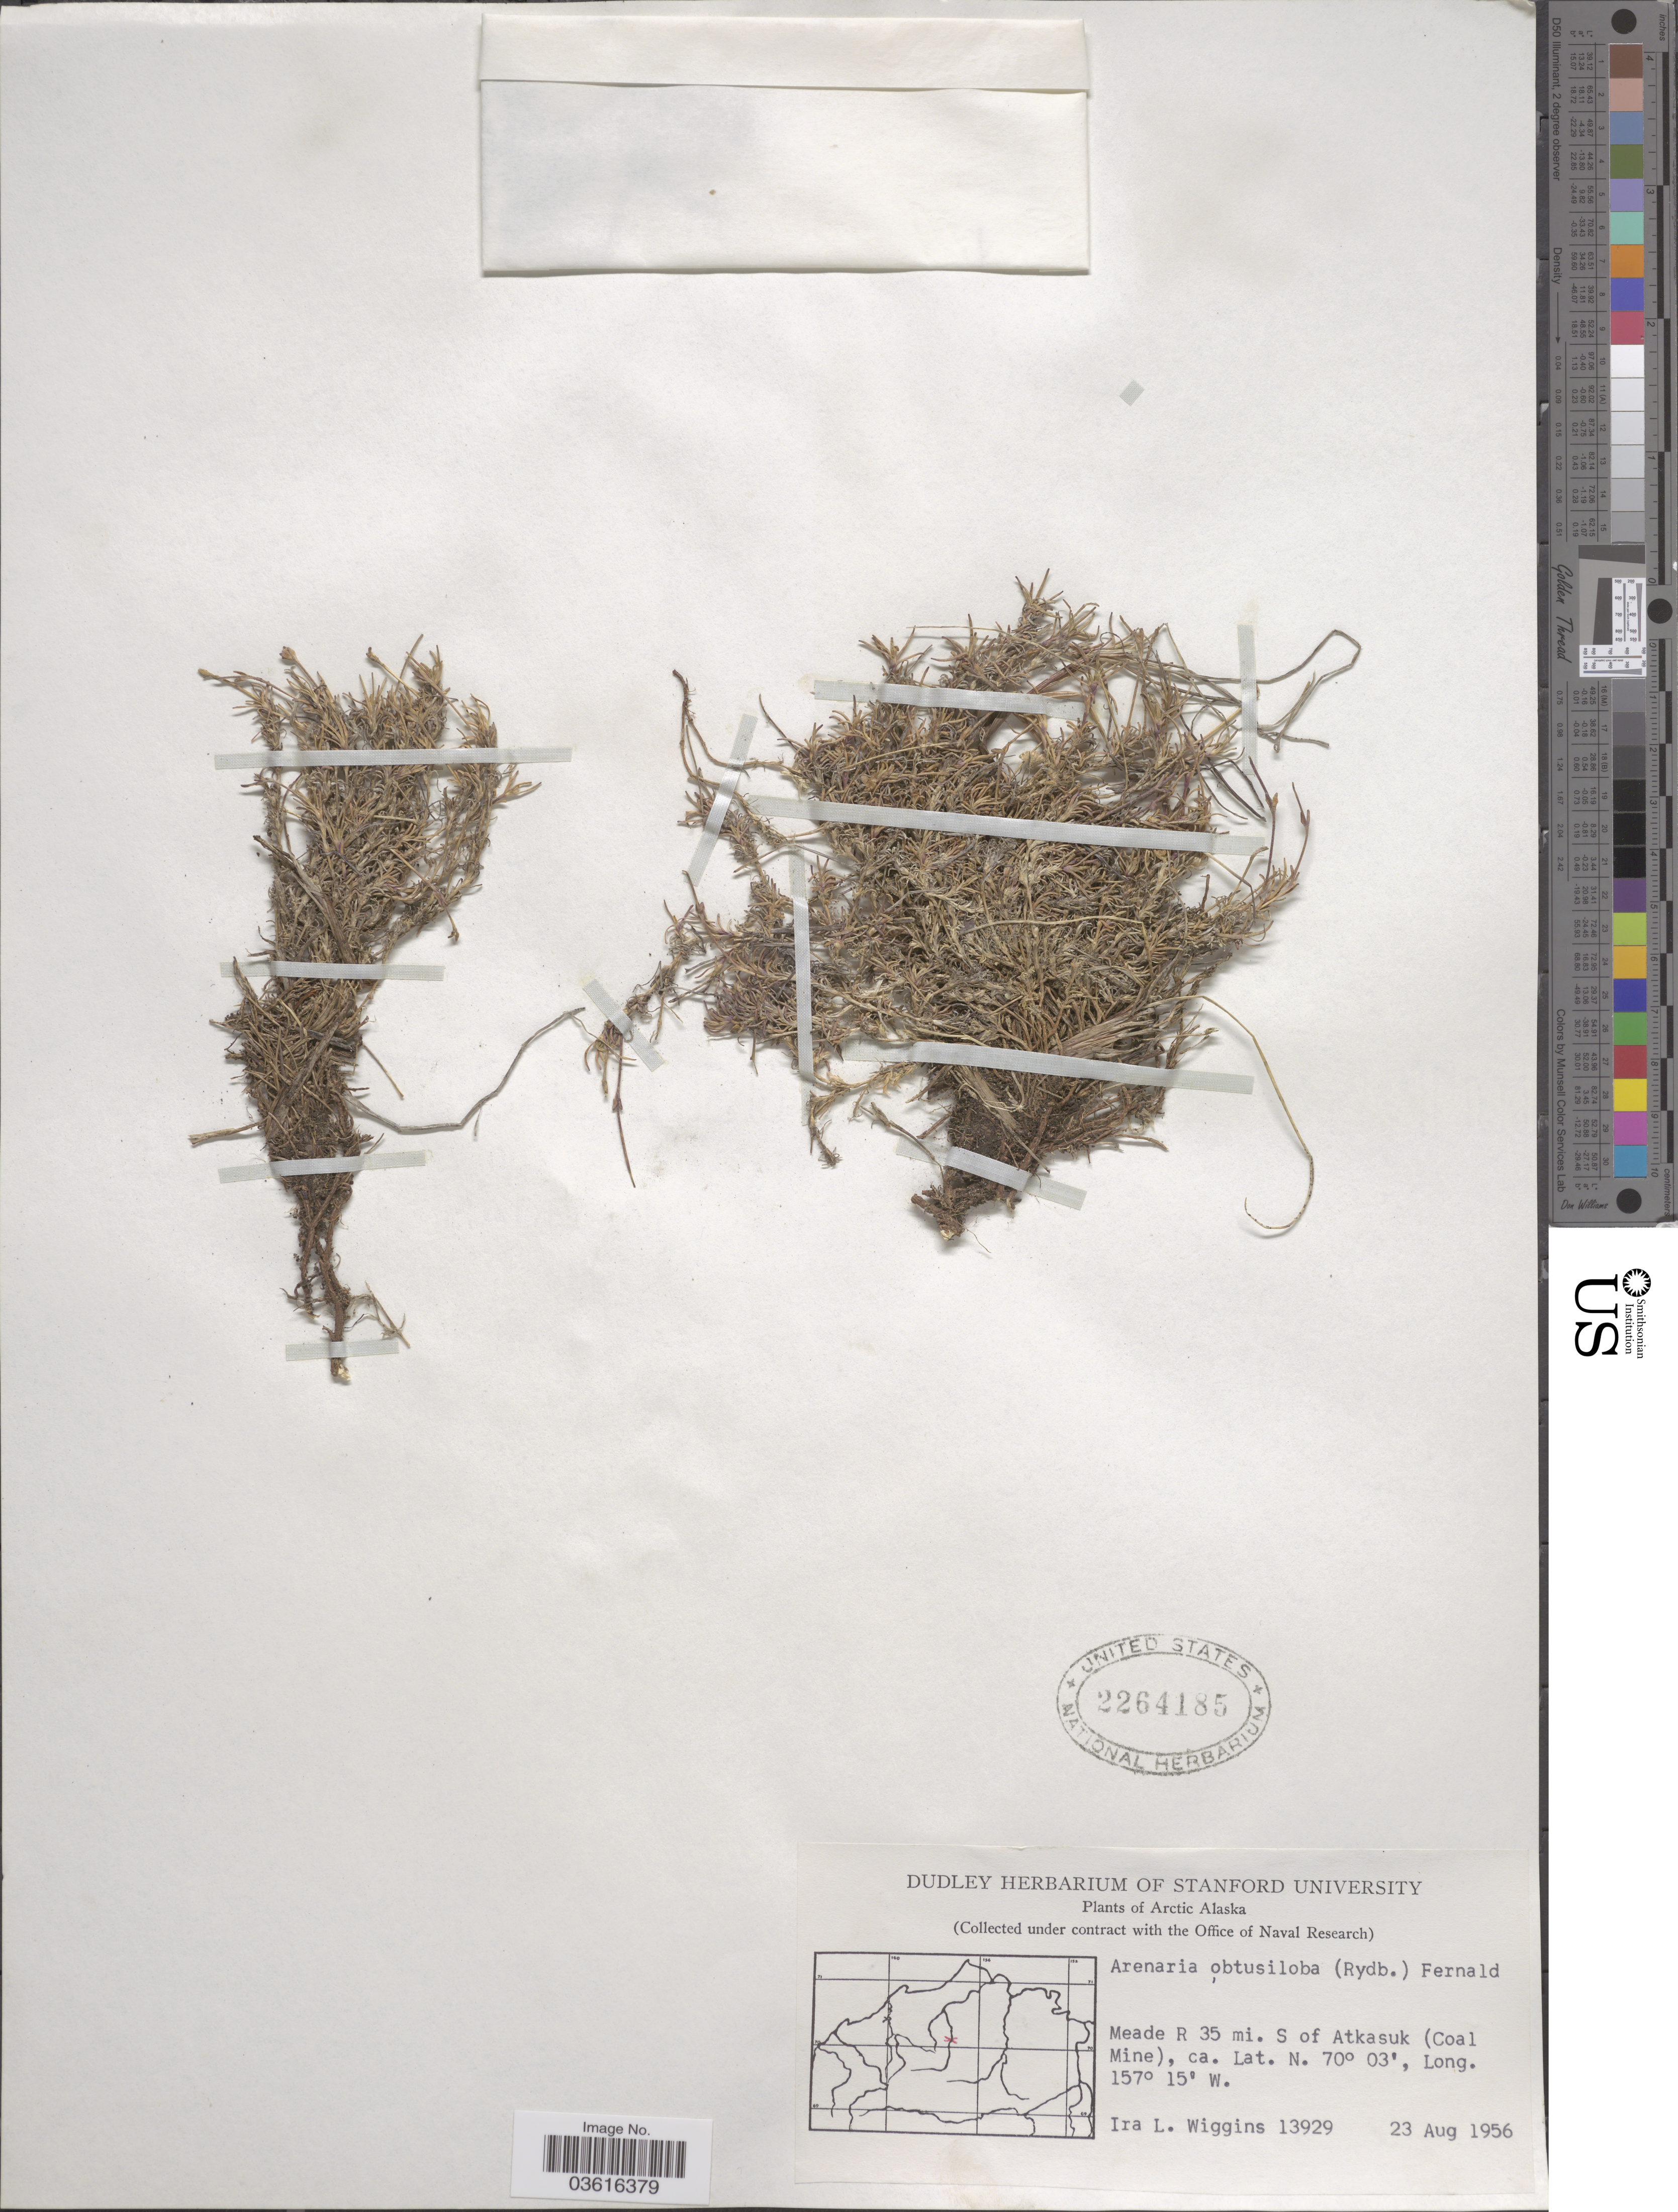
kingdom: Plantae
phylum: Tracheophyta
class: Magnoliopsida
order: Caryophyllales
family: Caryophyllaceae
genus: Cherleria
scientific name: Cherleria arctica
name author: (Steven ex Ser.) A.J. Moore & Dillenb.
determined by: Strong, M. T., (US), Smithsonian Institution - National Museum of Natural History (UNITED STATES)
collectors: I. L. Wiggins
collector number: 13929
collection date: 1956-08-23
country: United States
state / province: Alaska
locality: Arctic Alaska. Meade R 35 mi. S of Atkasuk (Coal Mine).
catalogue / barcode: US 2264185